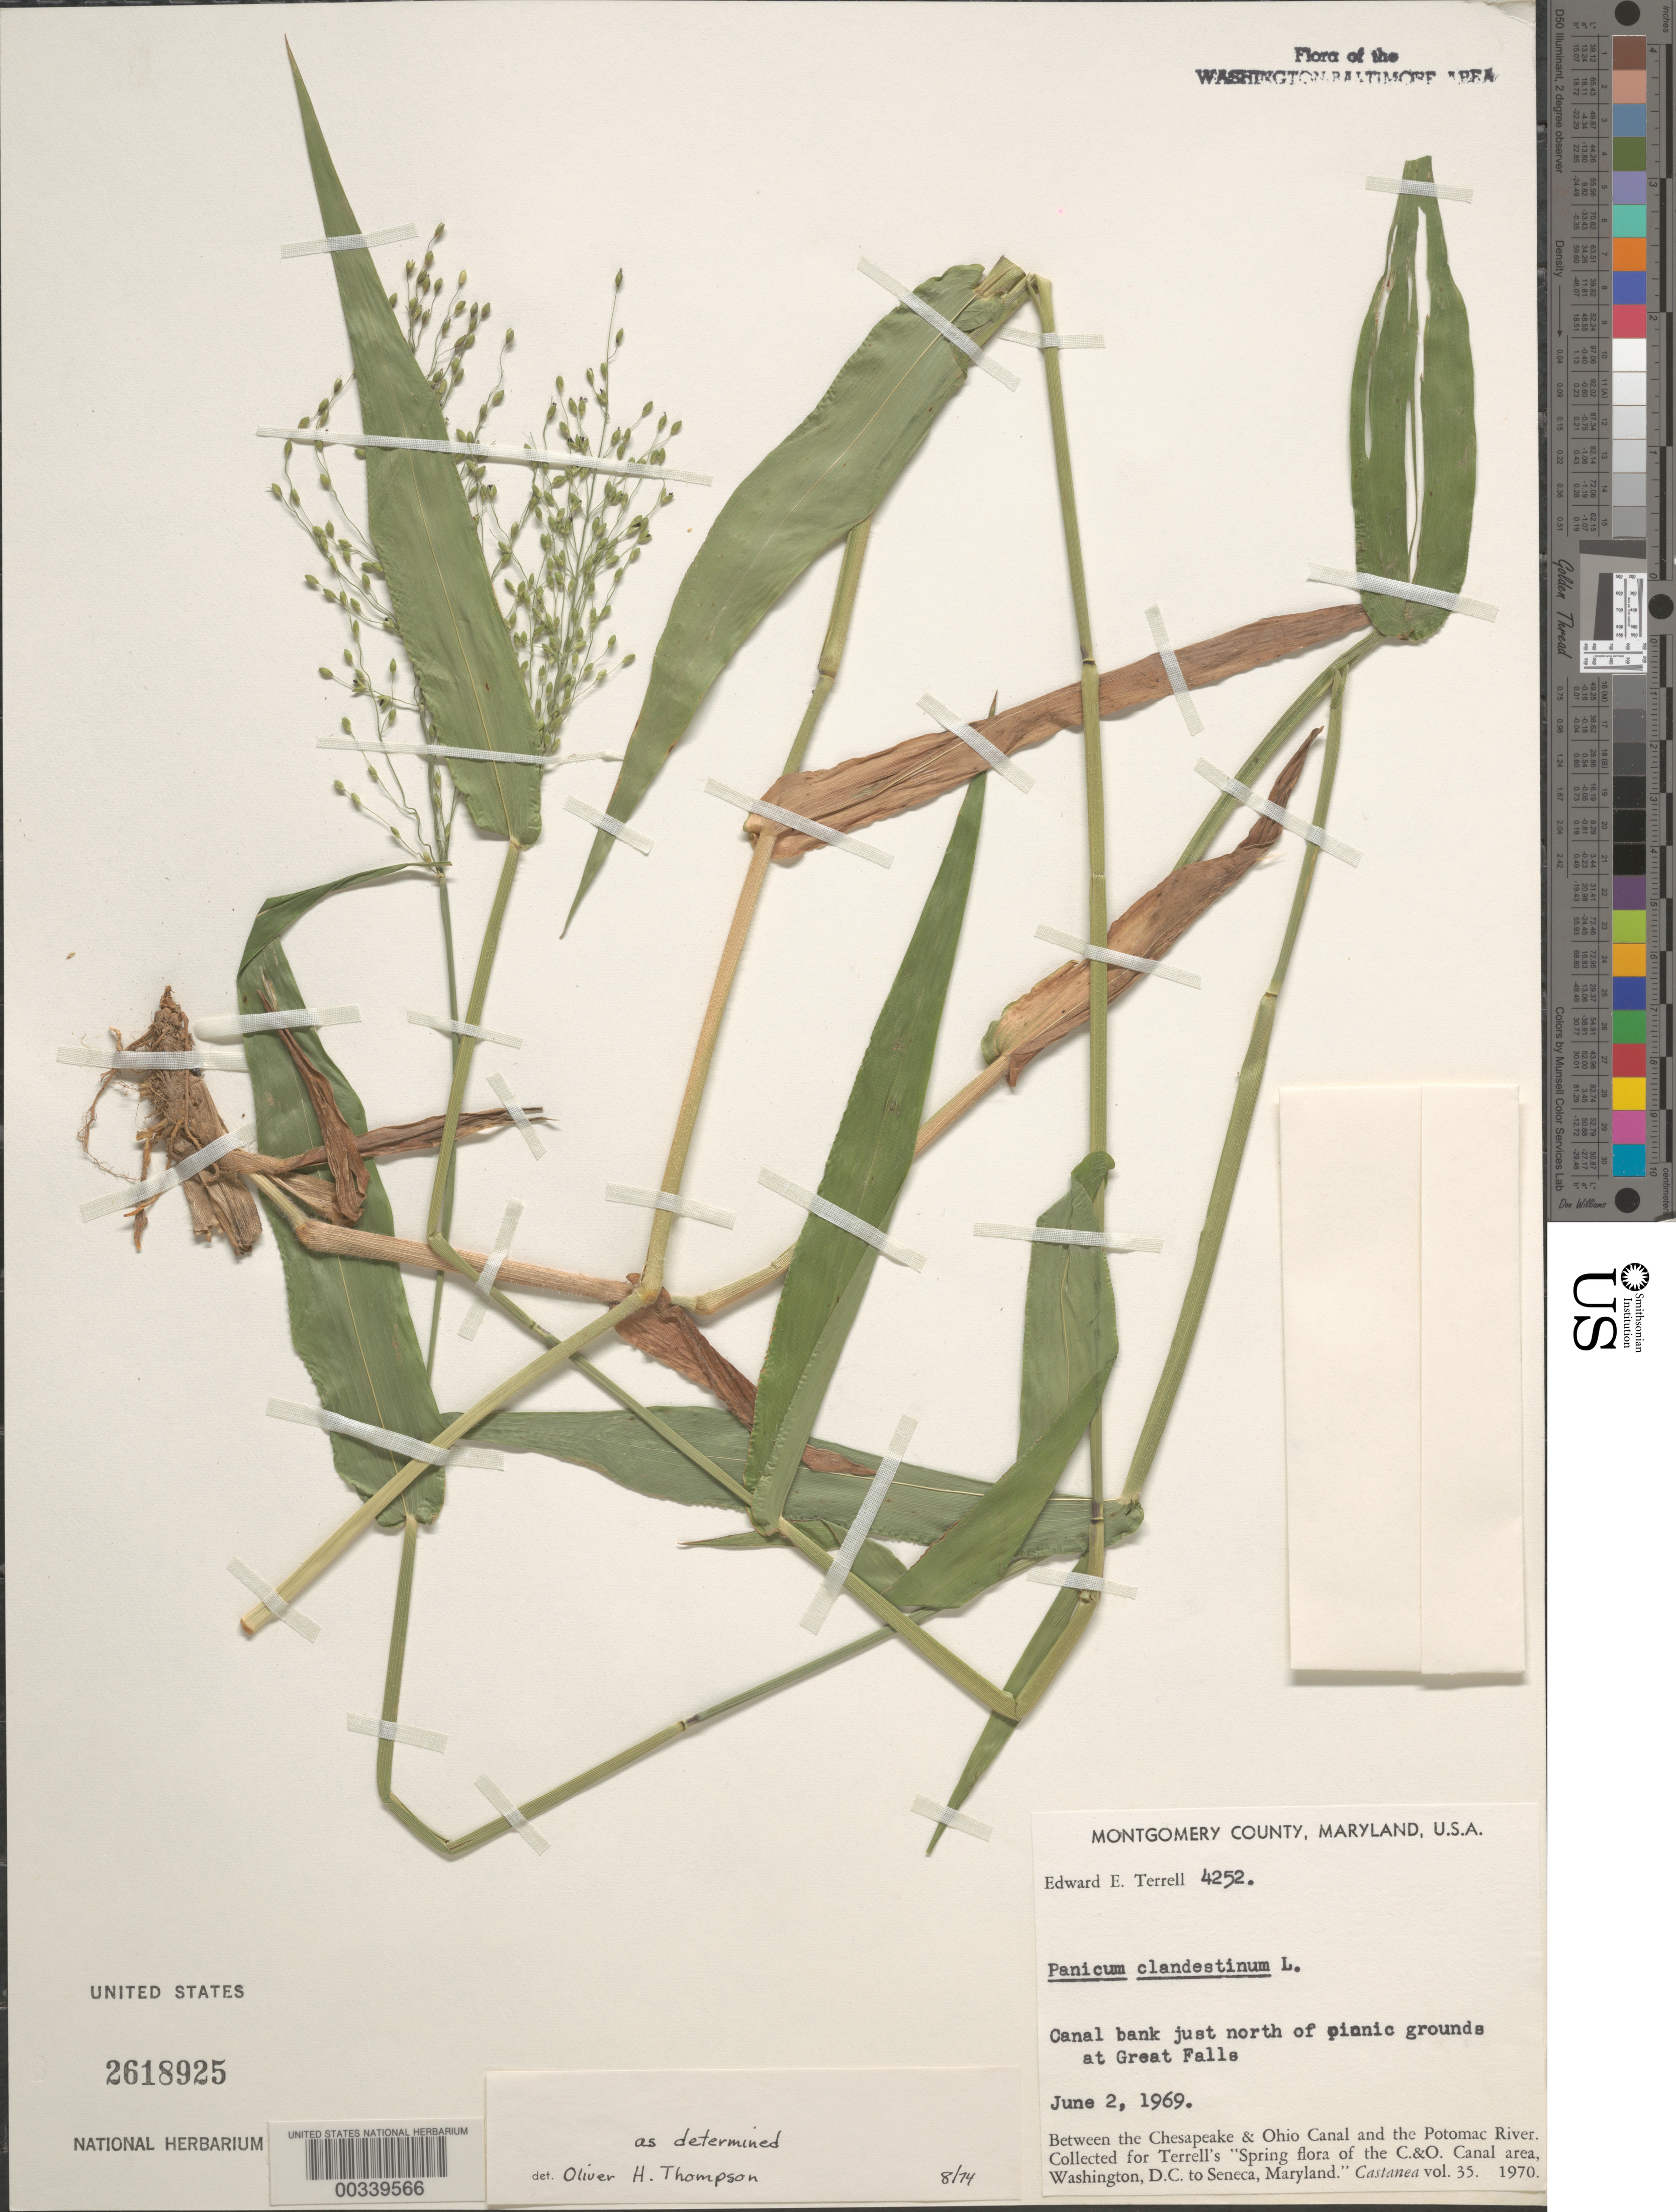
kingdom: Plantae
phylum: Tracheophyta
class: Liliopsida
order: Poales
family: Poaceae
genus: Dichanthelium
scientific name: Dichanthelium clandestinum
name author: (L.) Gould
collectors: E. E. Terrell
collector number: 4252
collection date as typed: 02 Jun 1969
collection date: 1969-06-02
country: United States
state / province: Maryland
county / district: Montgomery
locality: Great Falls, between Chesapeake and Ohio Canal and the Potomac River C. & O. Canal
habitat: Canal bank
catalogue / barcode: US 2618925